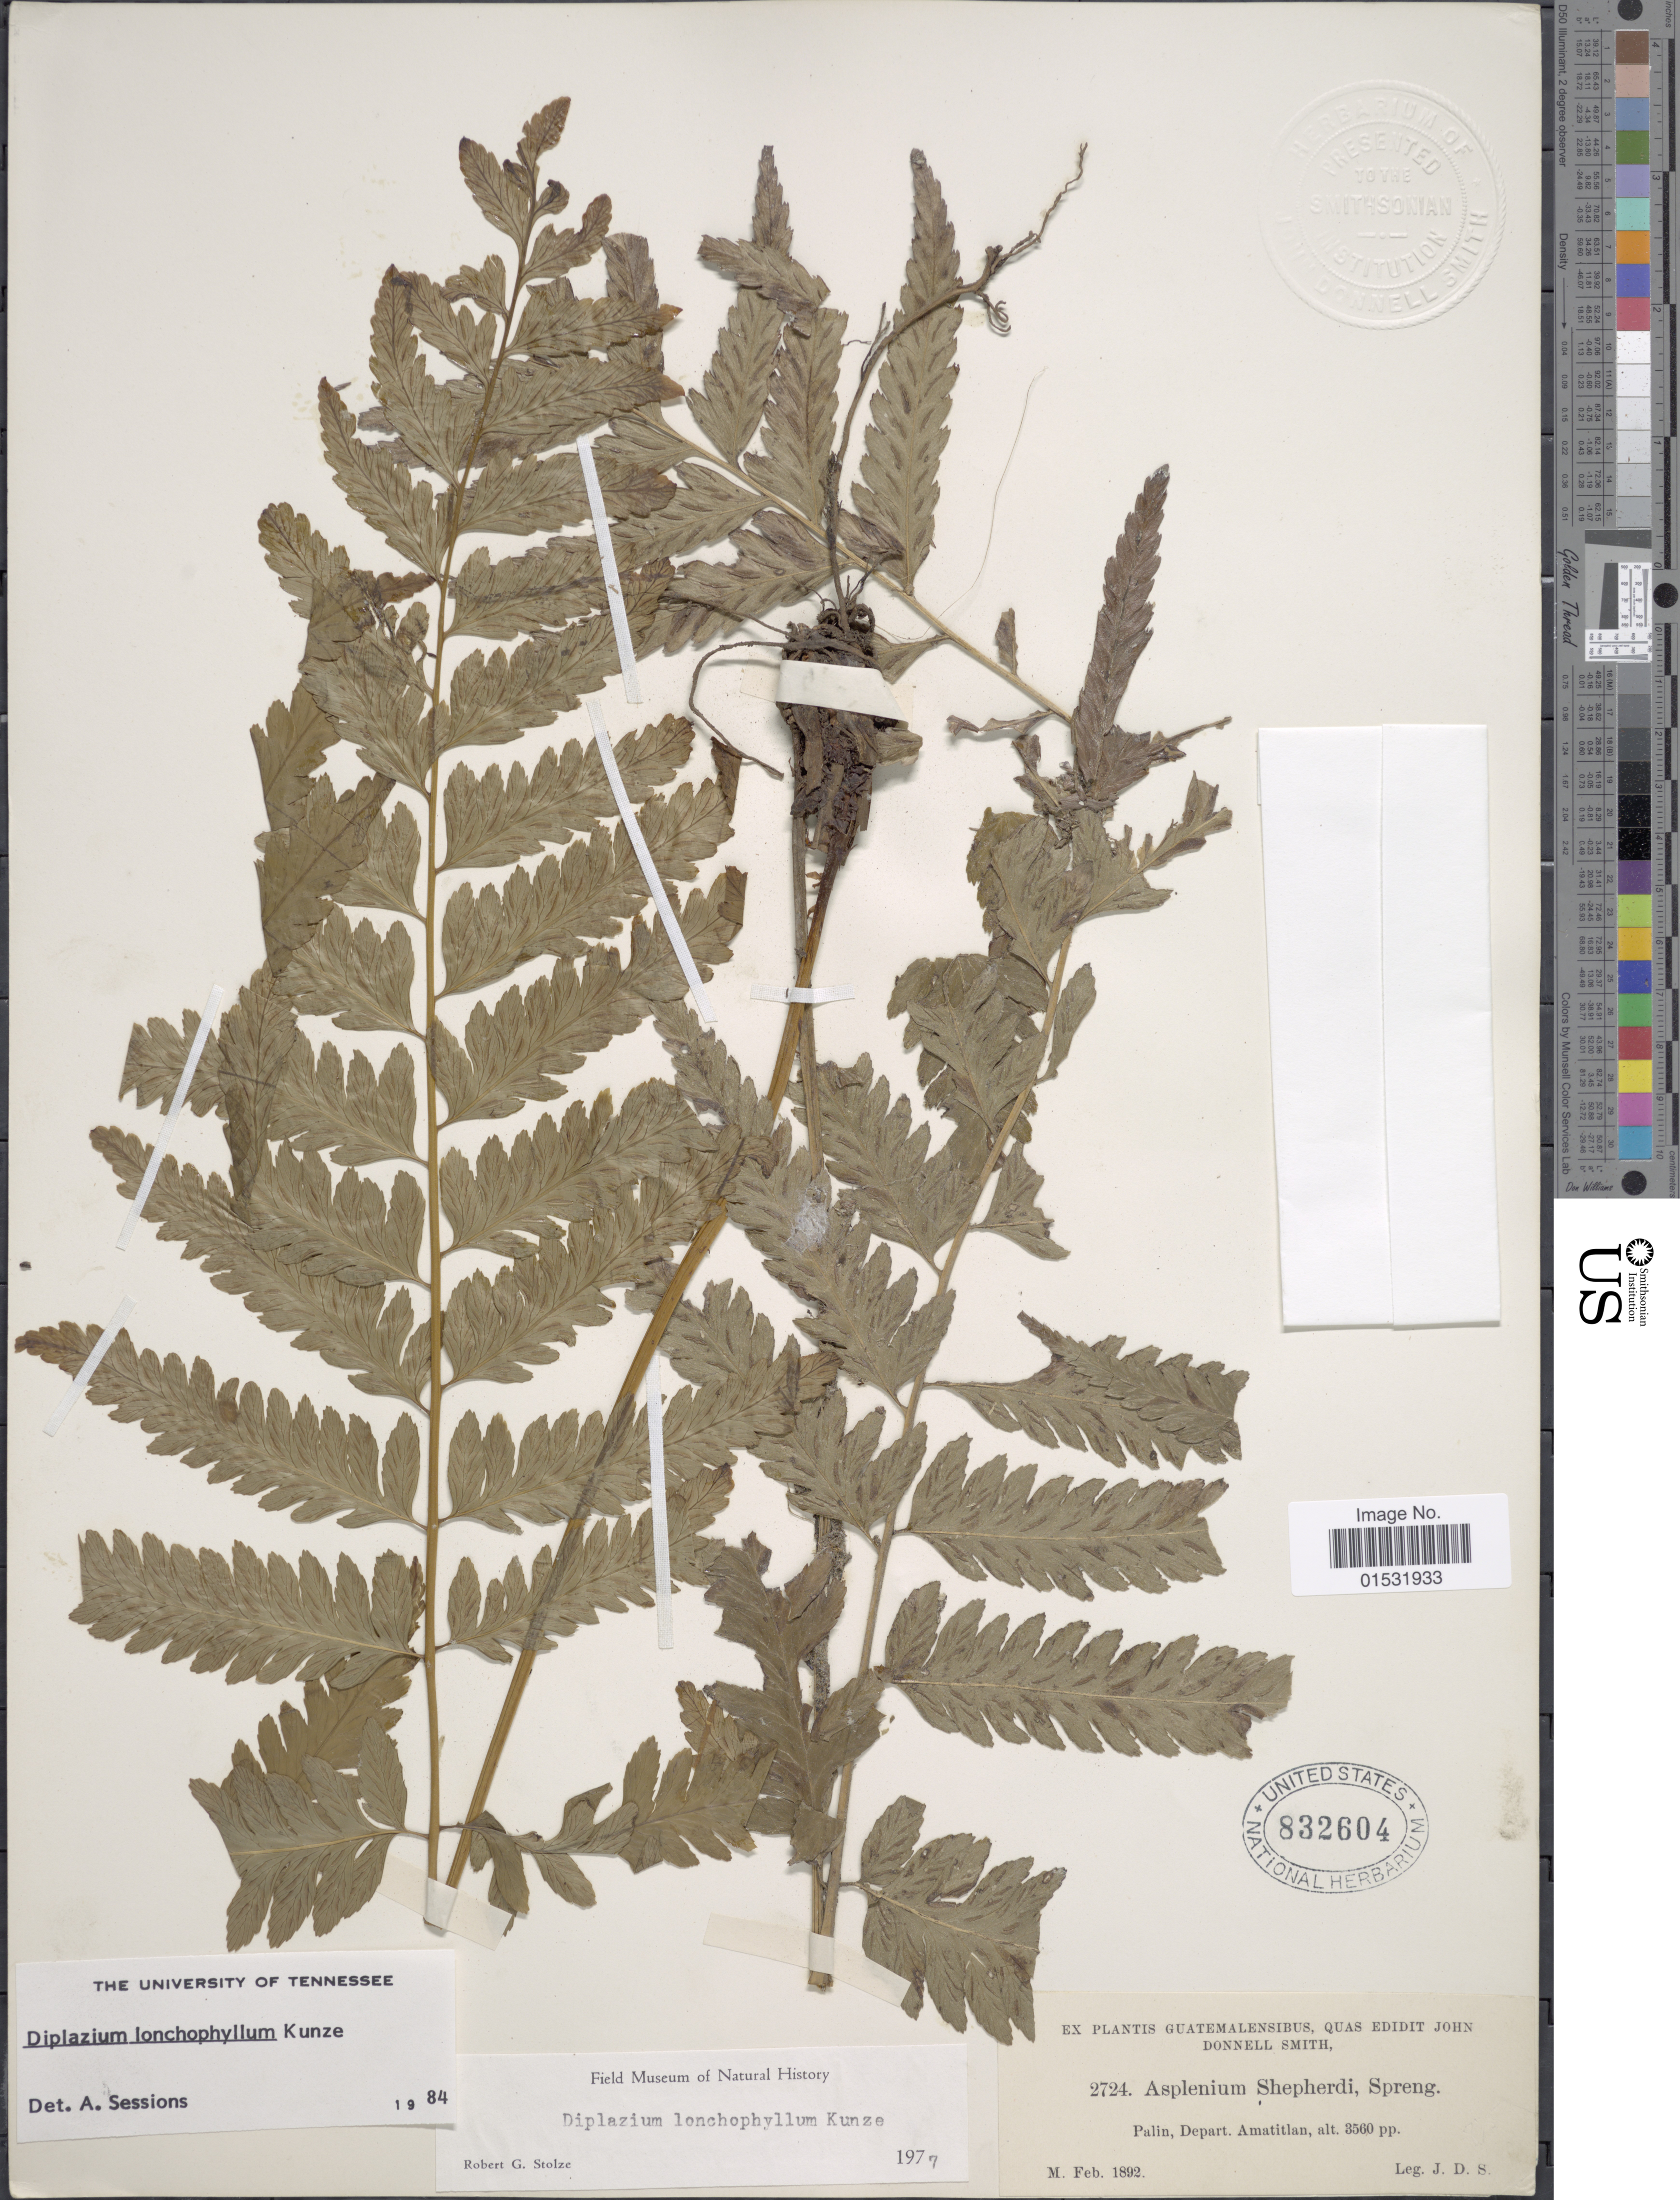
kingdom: Plantae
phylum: Tracheophyta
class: Polypodiopsida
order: Polypodiales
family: Athyriaceae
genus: Diplazium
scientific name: Diplazium lonchophyllum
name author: Kunze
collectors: J. Donnell Smith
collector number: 2724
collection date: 1892-02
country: Guatemala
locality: Palin, Depart. Amatitlan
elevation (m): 1085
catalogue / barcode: US 832604